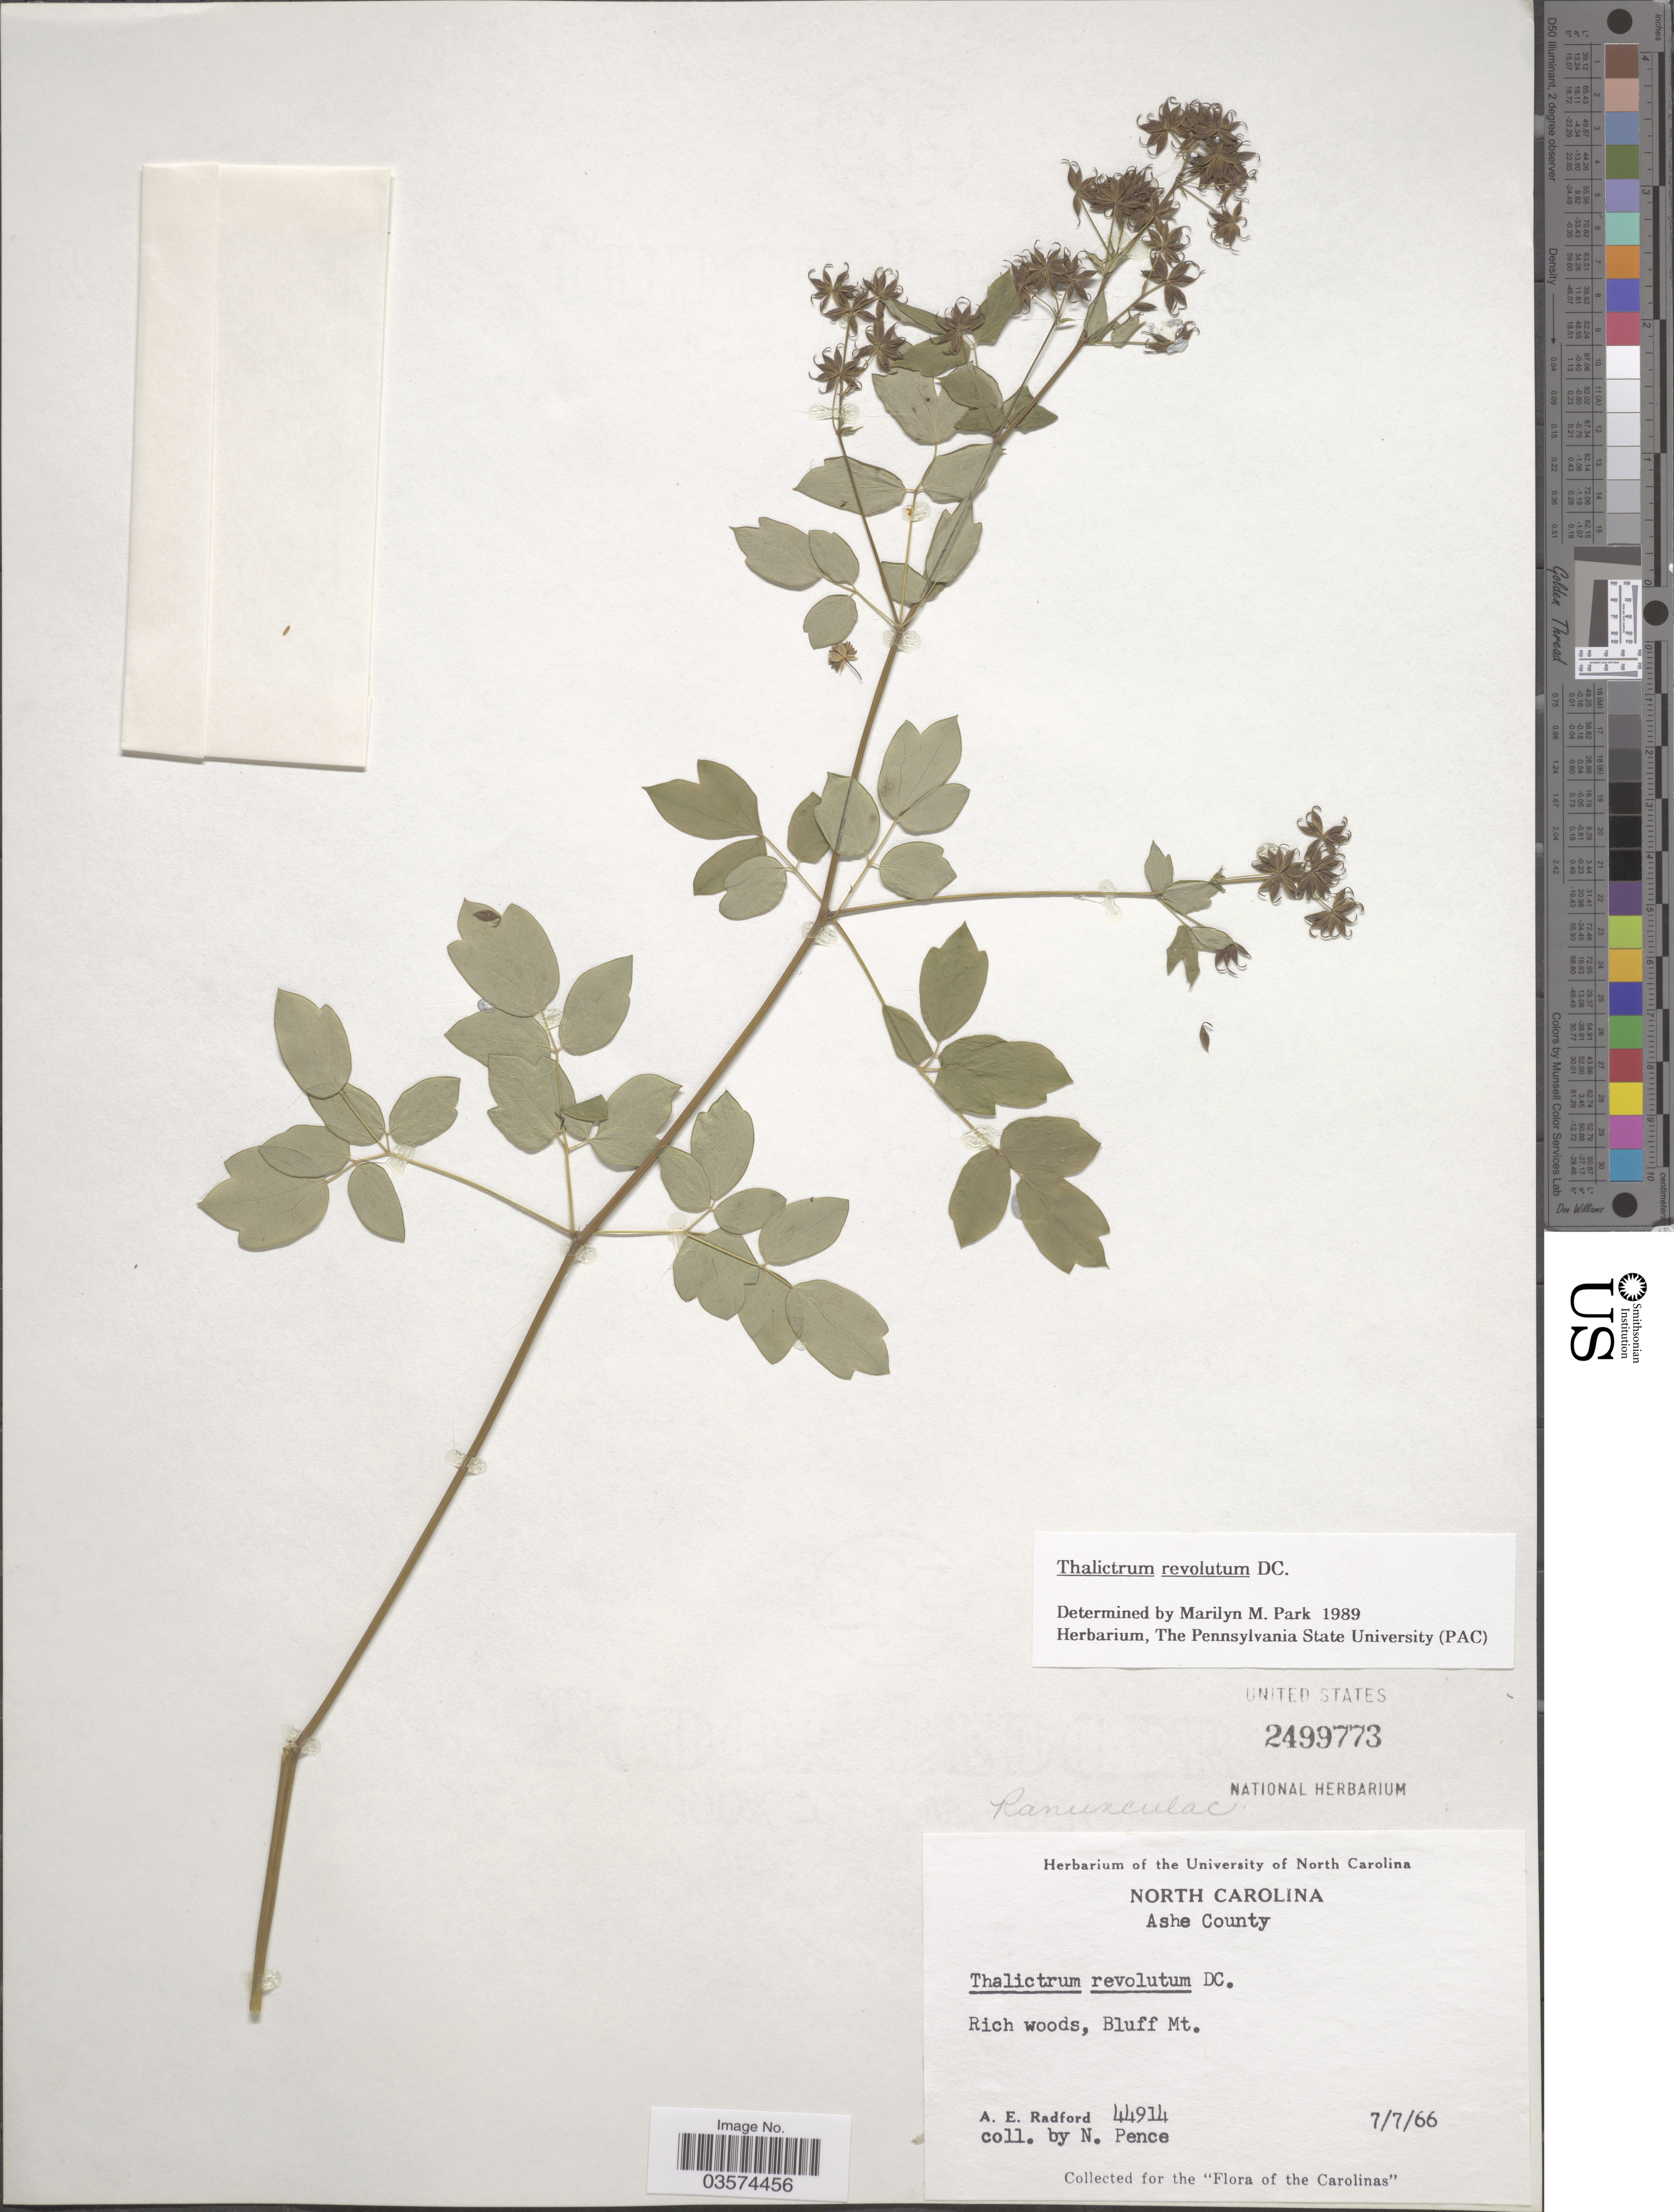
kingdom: Plantae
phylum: Tracheophyta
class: Magnoliopsida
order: Ranunculales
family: Ranunculaceae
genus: Thalictrum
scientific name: Thalictrum amphibolum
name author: Greene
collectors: A. E. Radford & N. Pence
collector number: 44914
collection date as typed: Transcribed d/m/y: 7/7/66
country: United States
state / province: North Carolina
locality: Ashe County. Rich woods, Bluff Mt.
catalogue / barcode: US 2499773